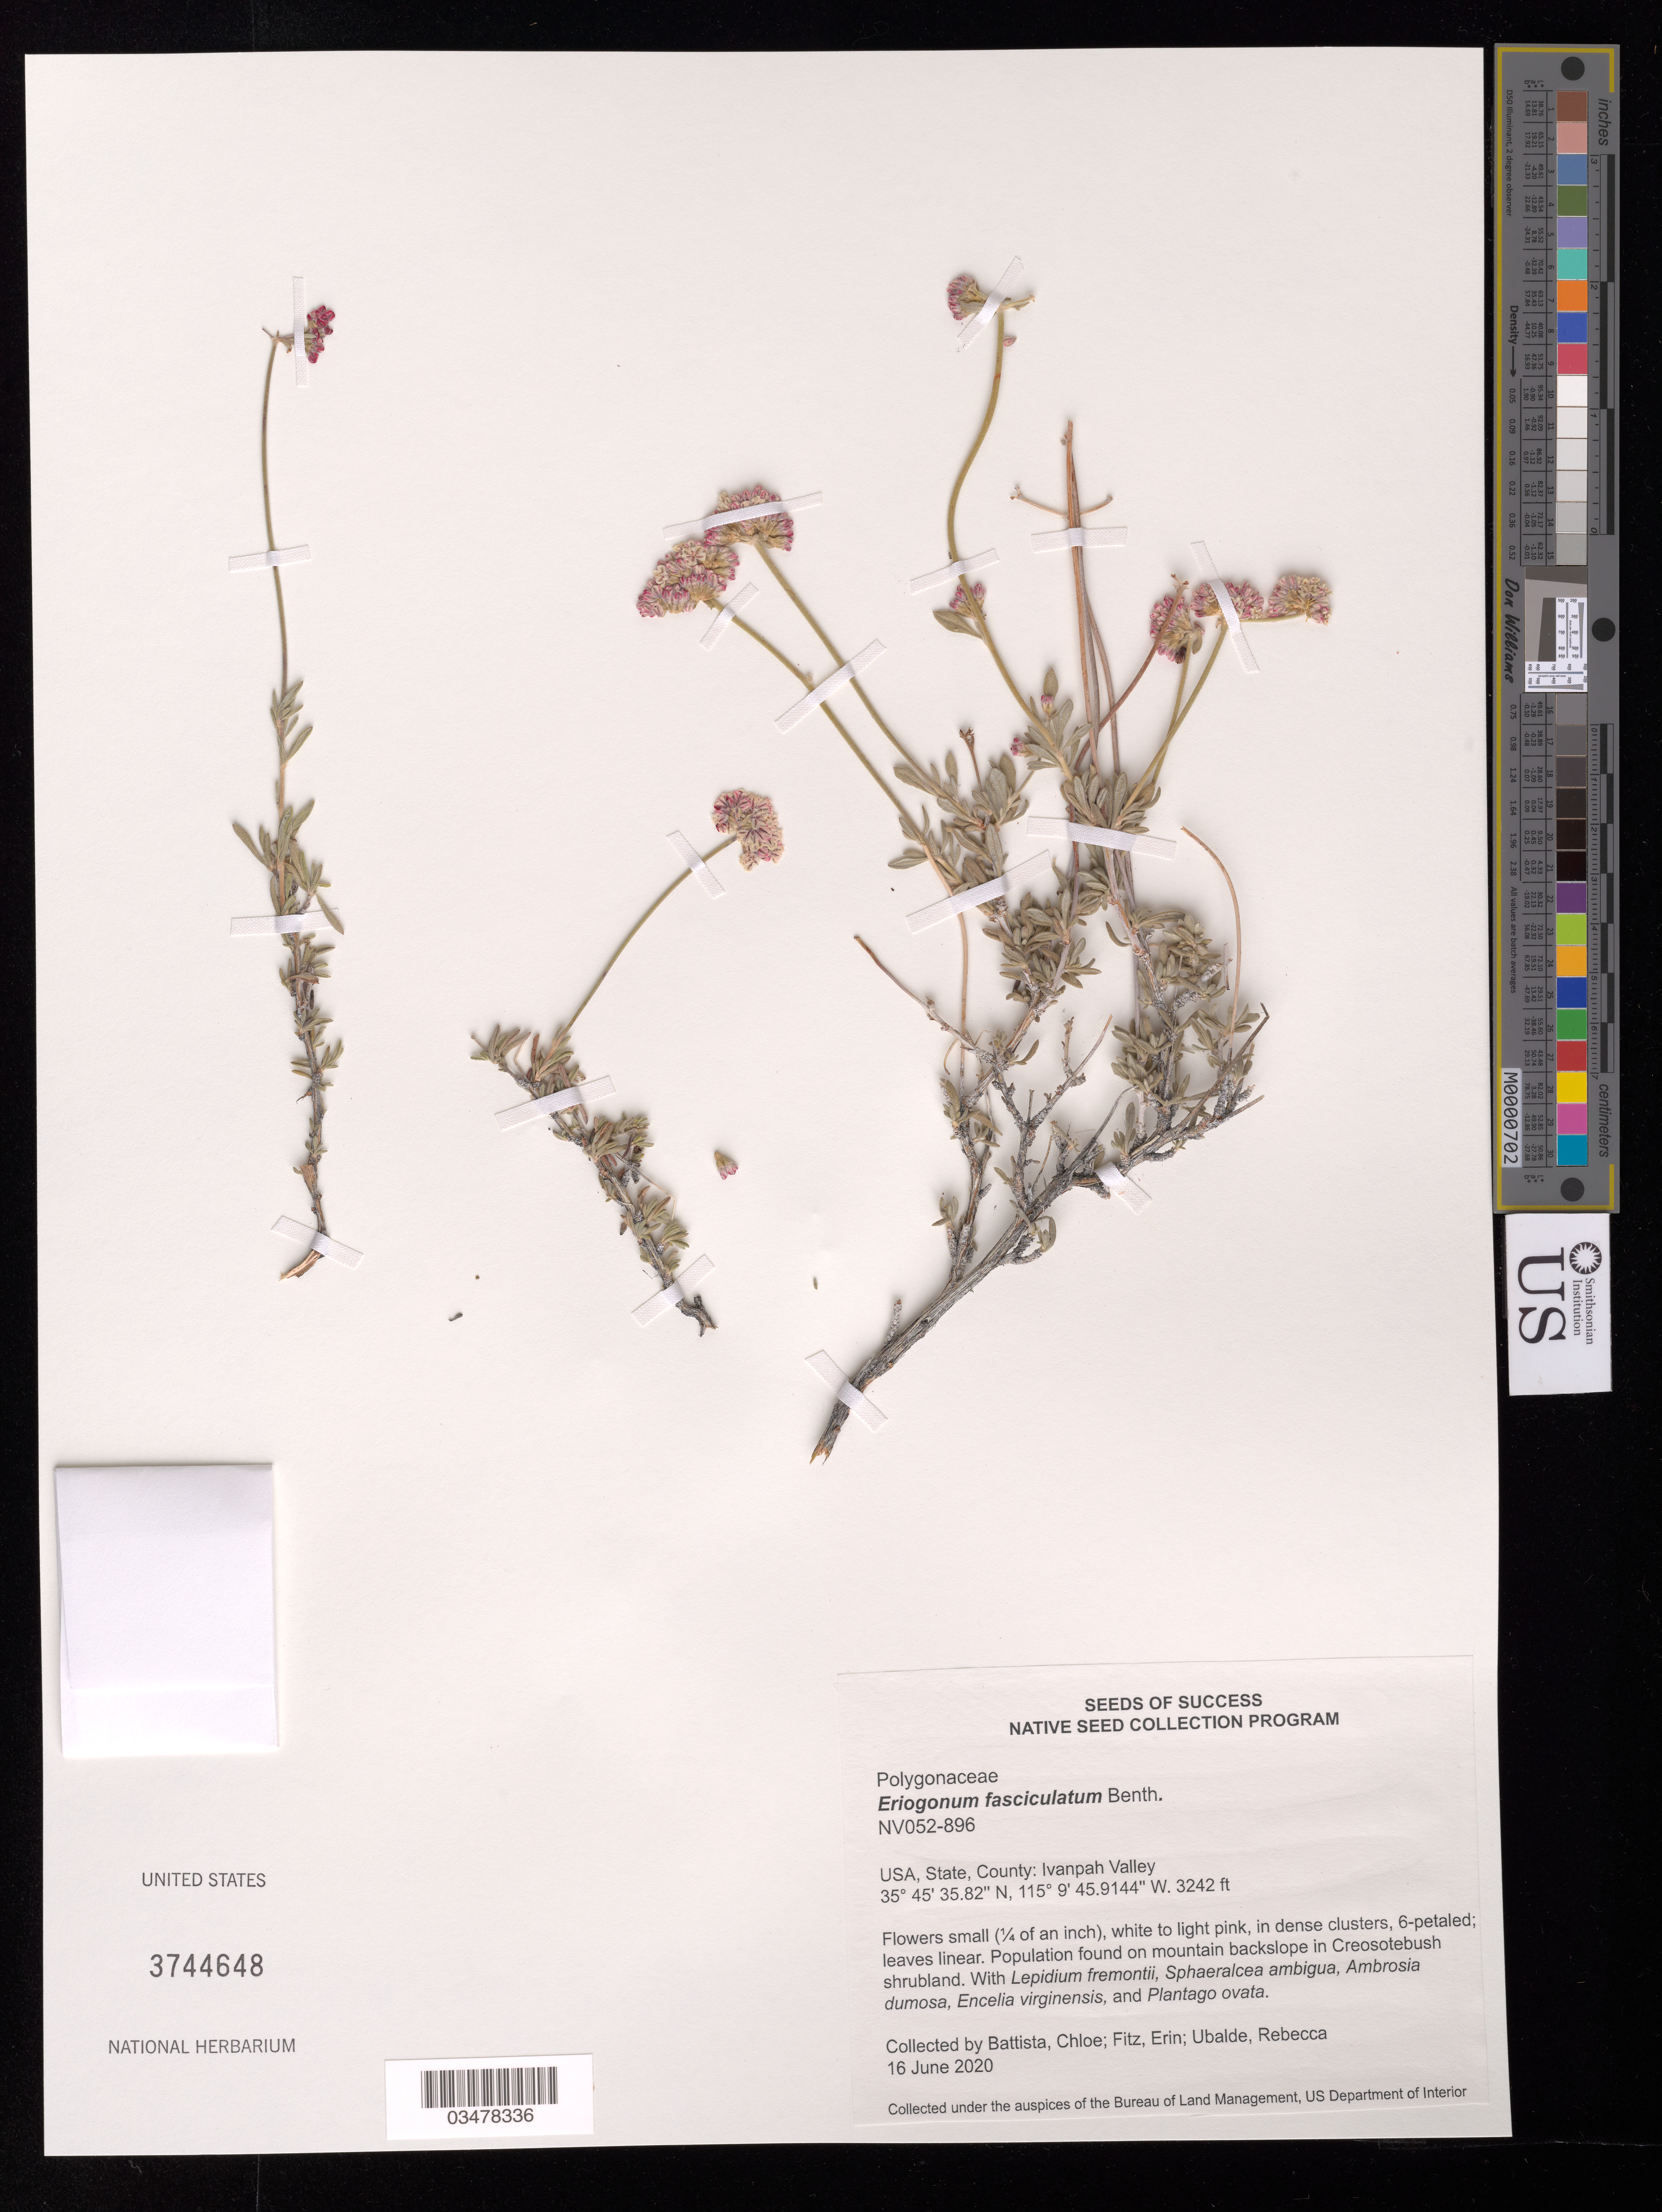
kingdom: Plantae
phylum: Tracheophyta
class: Magnoliopsida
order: Caryophyllales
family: Polygonaceae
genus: Eriogonum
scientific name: Eriogonum fasciculatum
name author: Benth.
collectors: C. Battista, E. Fitz & R. Ubalde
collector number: NV052-896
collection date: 2020-06-16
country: United States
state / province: Nevada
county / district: Clark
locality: Ivanpah Valley.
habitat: Mountain backslope in Creosotebush shrubland. With Lepidium fremontii, Ambrosia dumosa, Plantago ovata, etc.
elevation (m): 988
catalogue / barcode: US 3744648